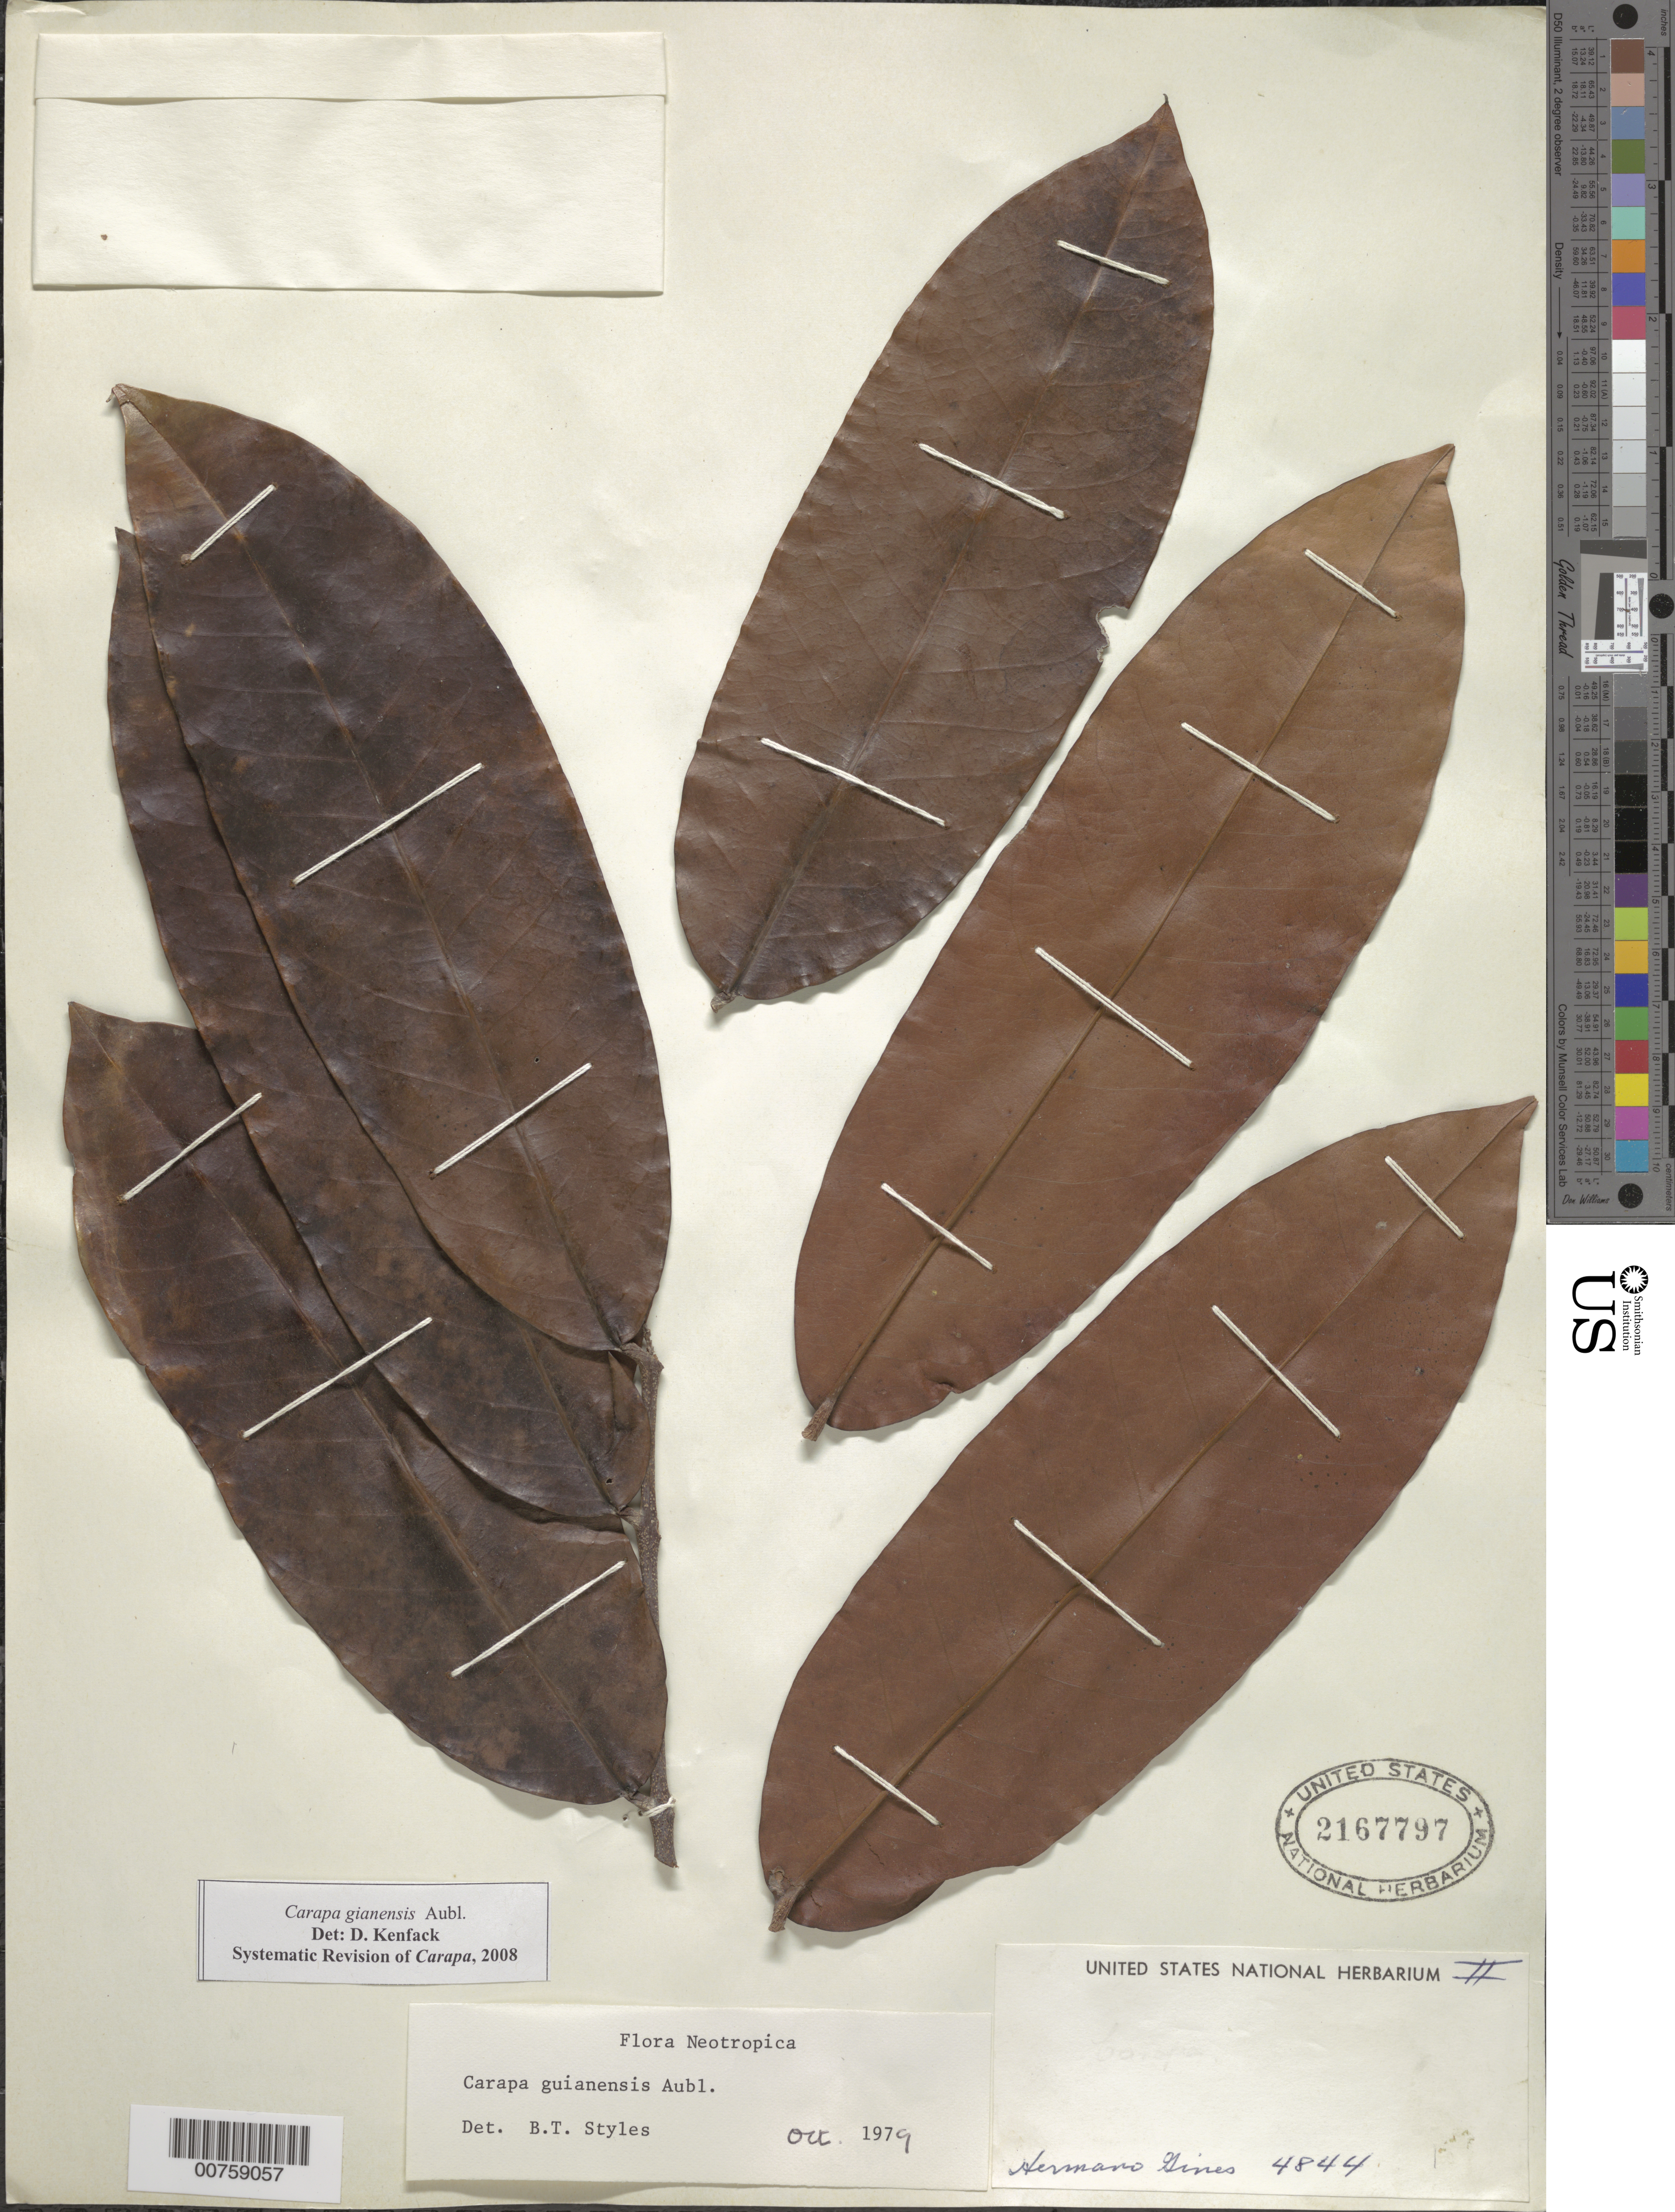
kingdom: Plantae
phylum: Tracheophyta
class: Magnoliopsida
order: Sapindales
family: Meliaceae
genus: Carapa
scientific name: Carapa guianensis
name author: Aubl.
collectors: Bro. Gines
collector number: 4844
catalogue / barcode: US 2167797